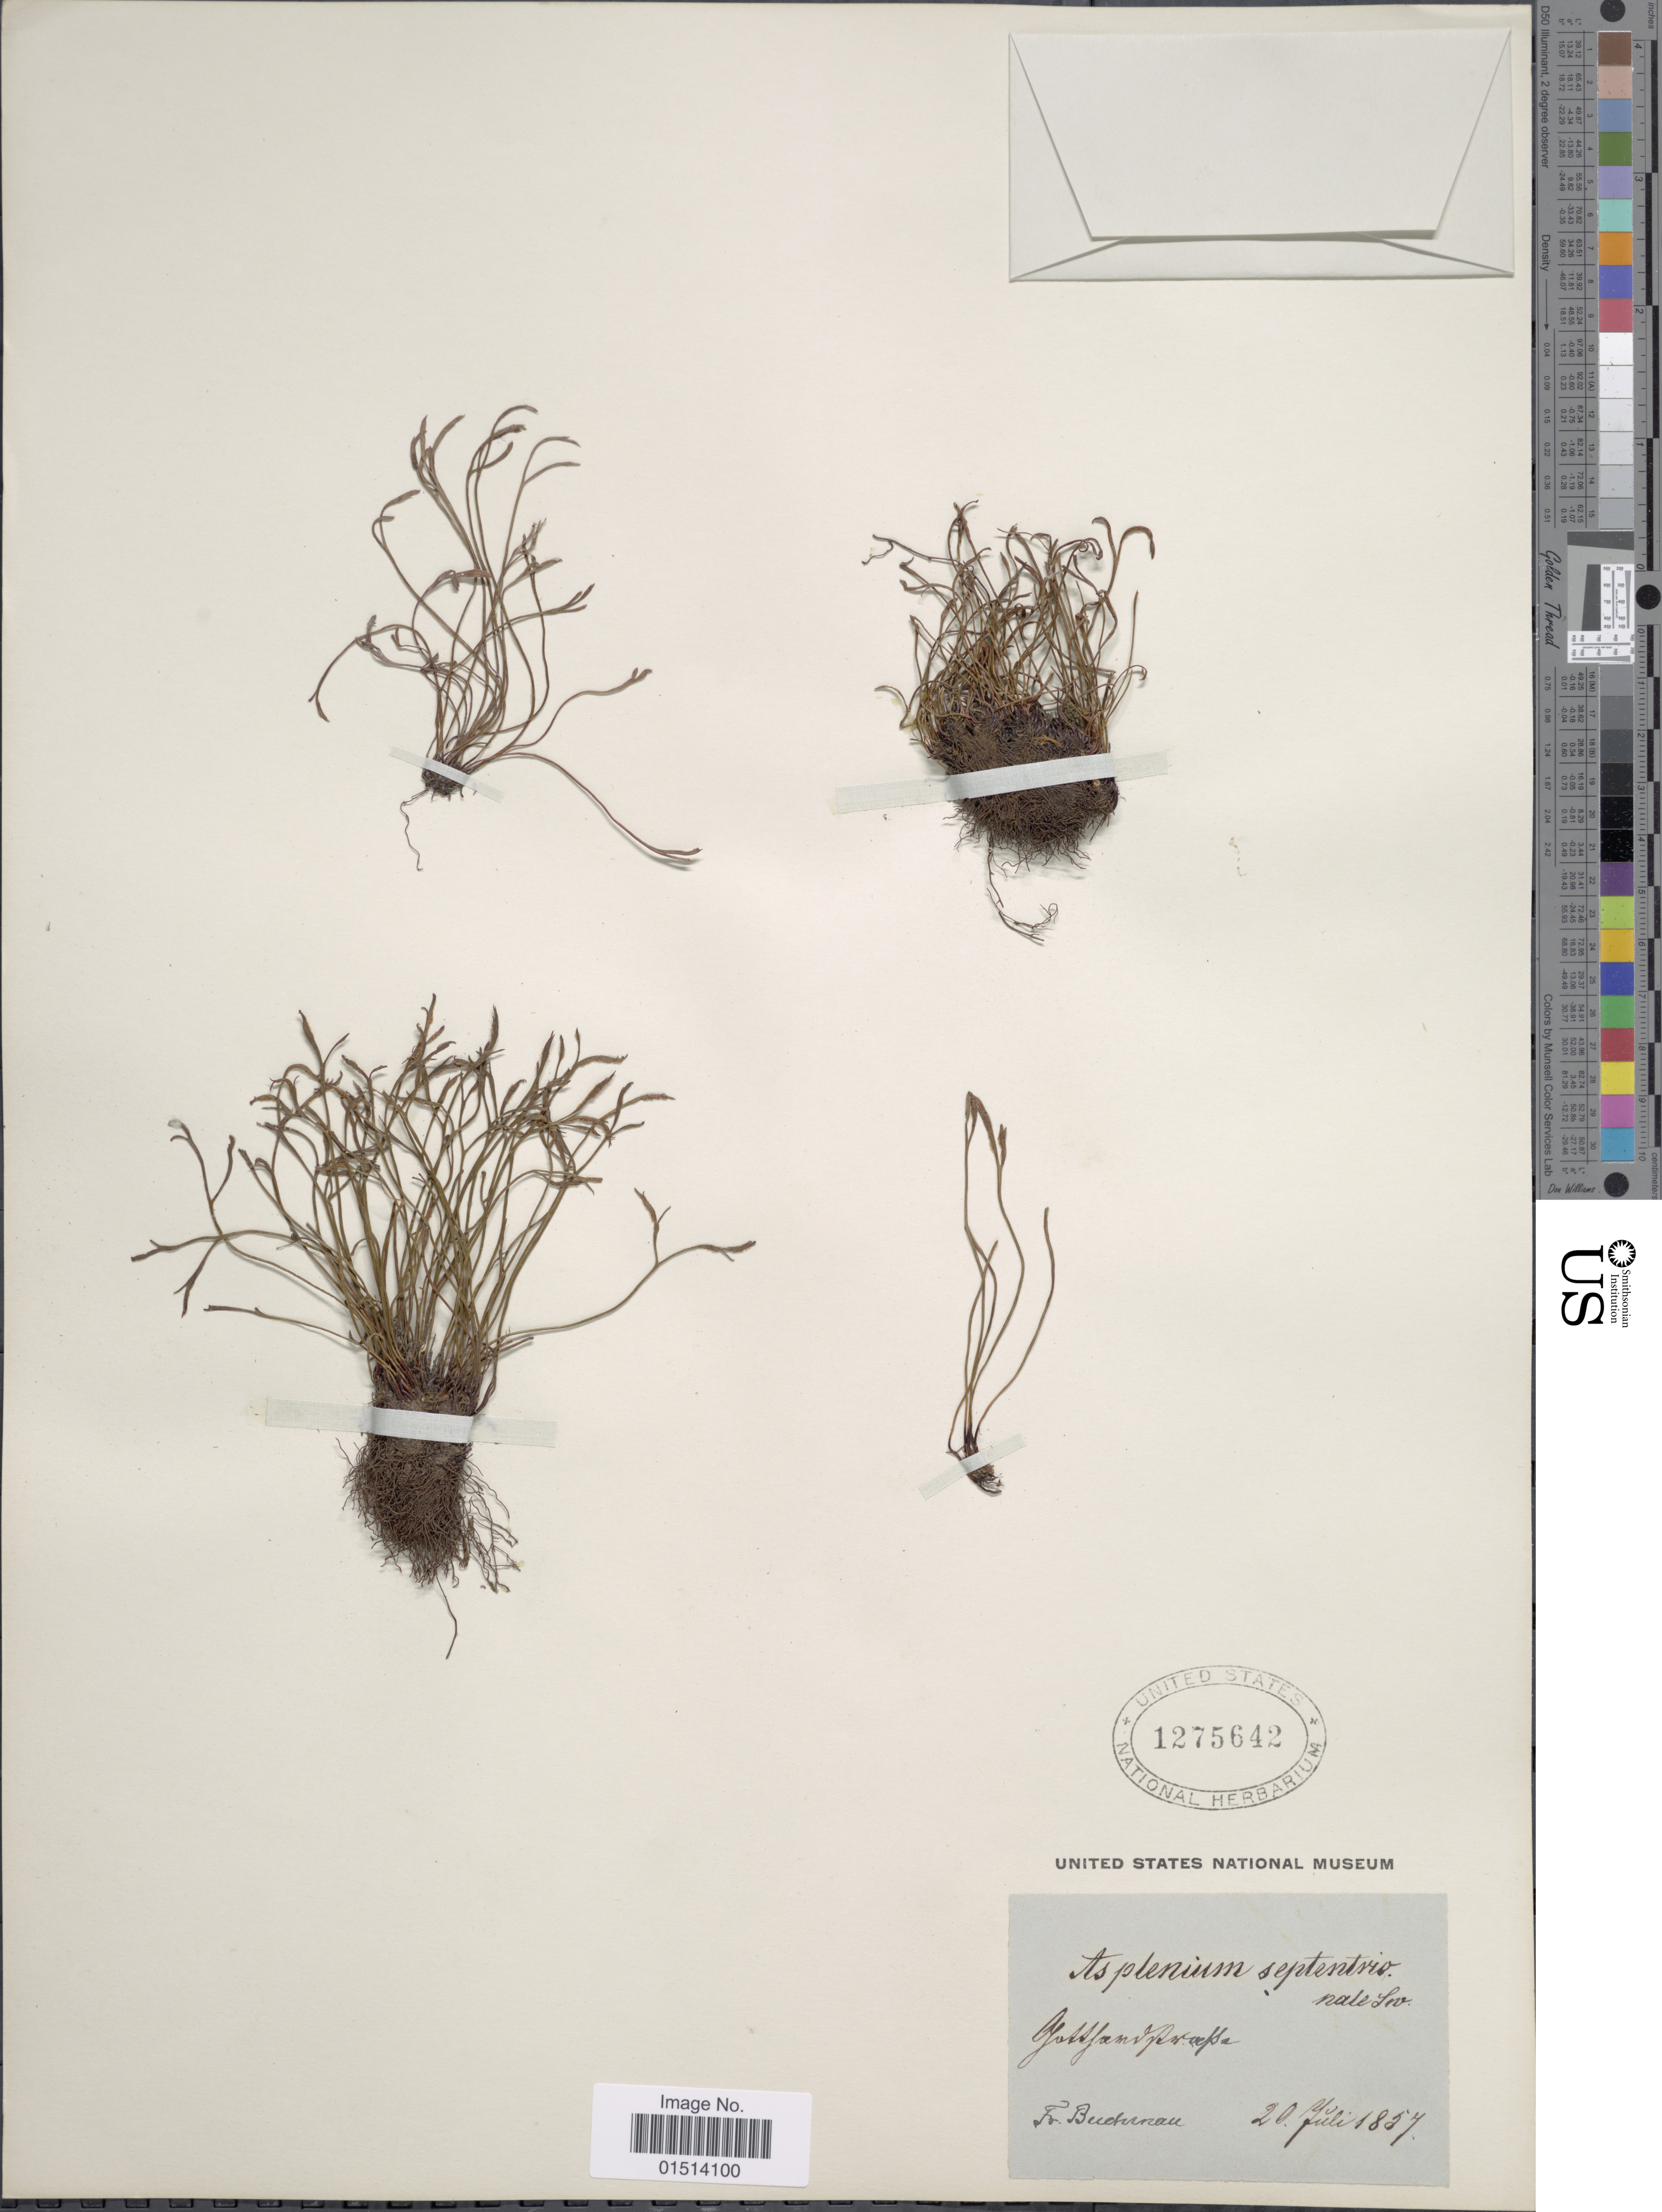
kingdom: Plantae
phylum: Tracheophyta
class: Polypodiopsida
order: Polypodiales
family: Aspleniaceae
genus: Asplenium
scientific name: Asplenium septentrionale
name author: (L.) Hoffm.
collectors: F. Buchenau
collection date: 1957-07-20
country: Switzerland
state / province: Ticino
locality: Gottamtstrasse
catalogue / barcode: US 1275642